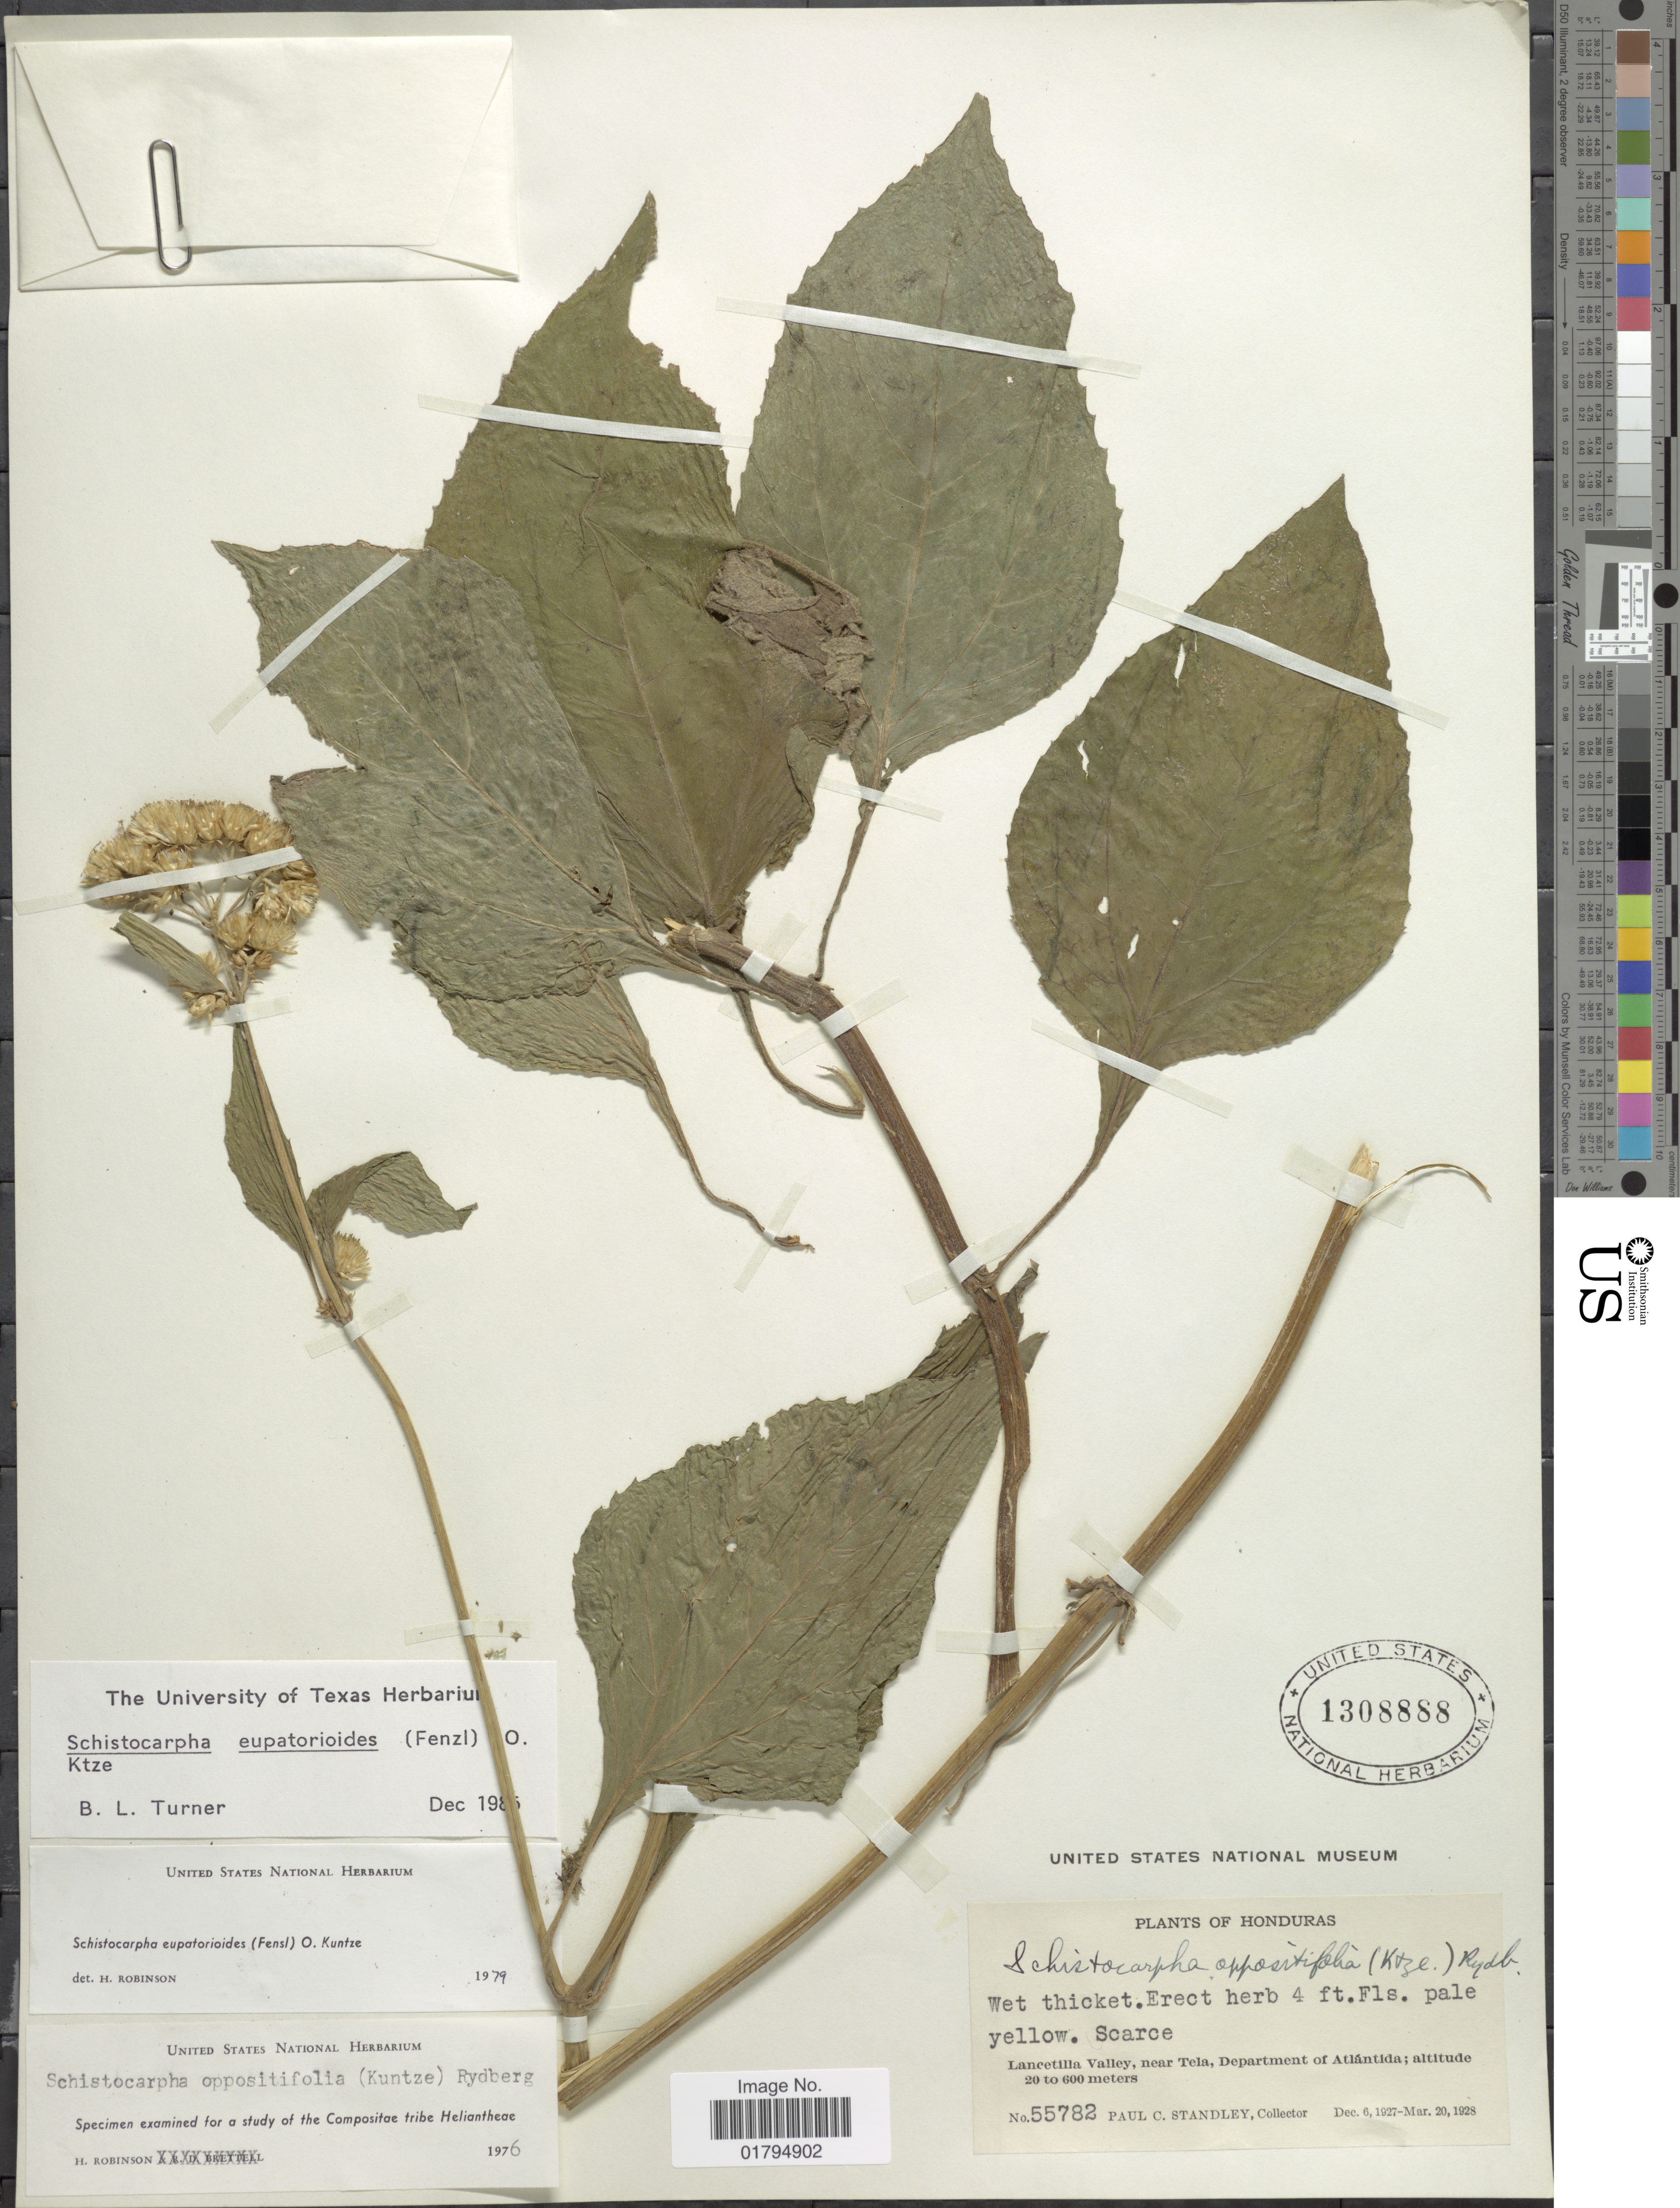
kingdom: Plantae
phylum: Tracheophyta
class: Magnoliopsida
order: Asterales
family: Asteraceae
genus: Schistocarpha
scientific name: Schistocarpha eupatorioides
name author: (Fenzl) Kuntze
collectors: P. C. Standley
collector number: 55782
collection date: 1927-12-06/1928-03-20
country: Honduras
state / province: Atlántida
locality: Lancetilla Valley, near Tela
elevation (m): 20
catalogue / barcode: US 1308888